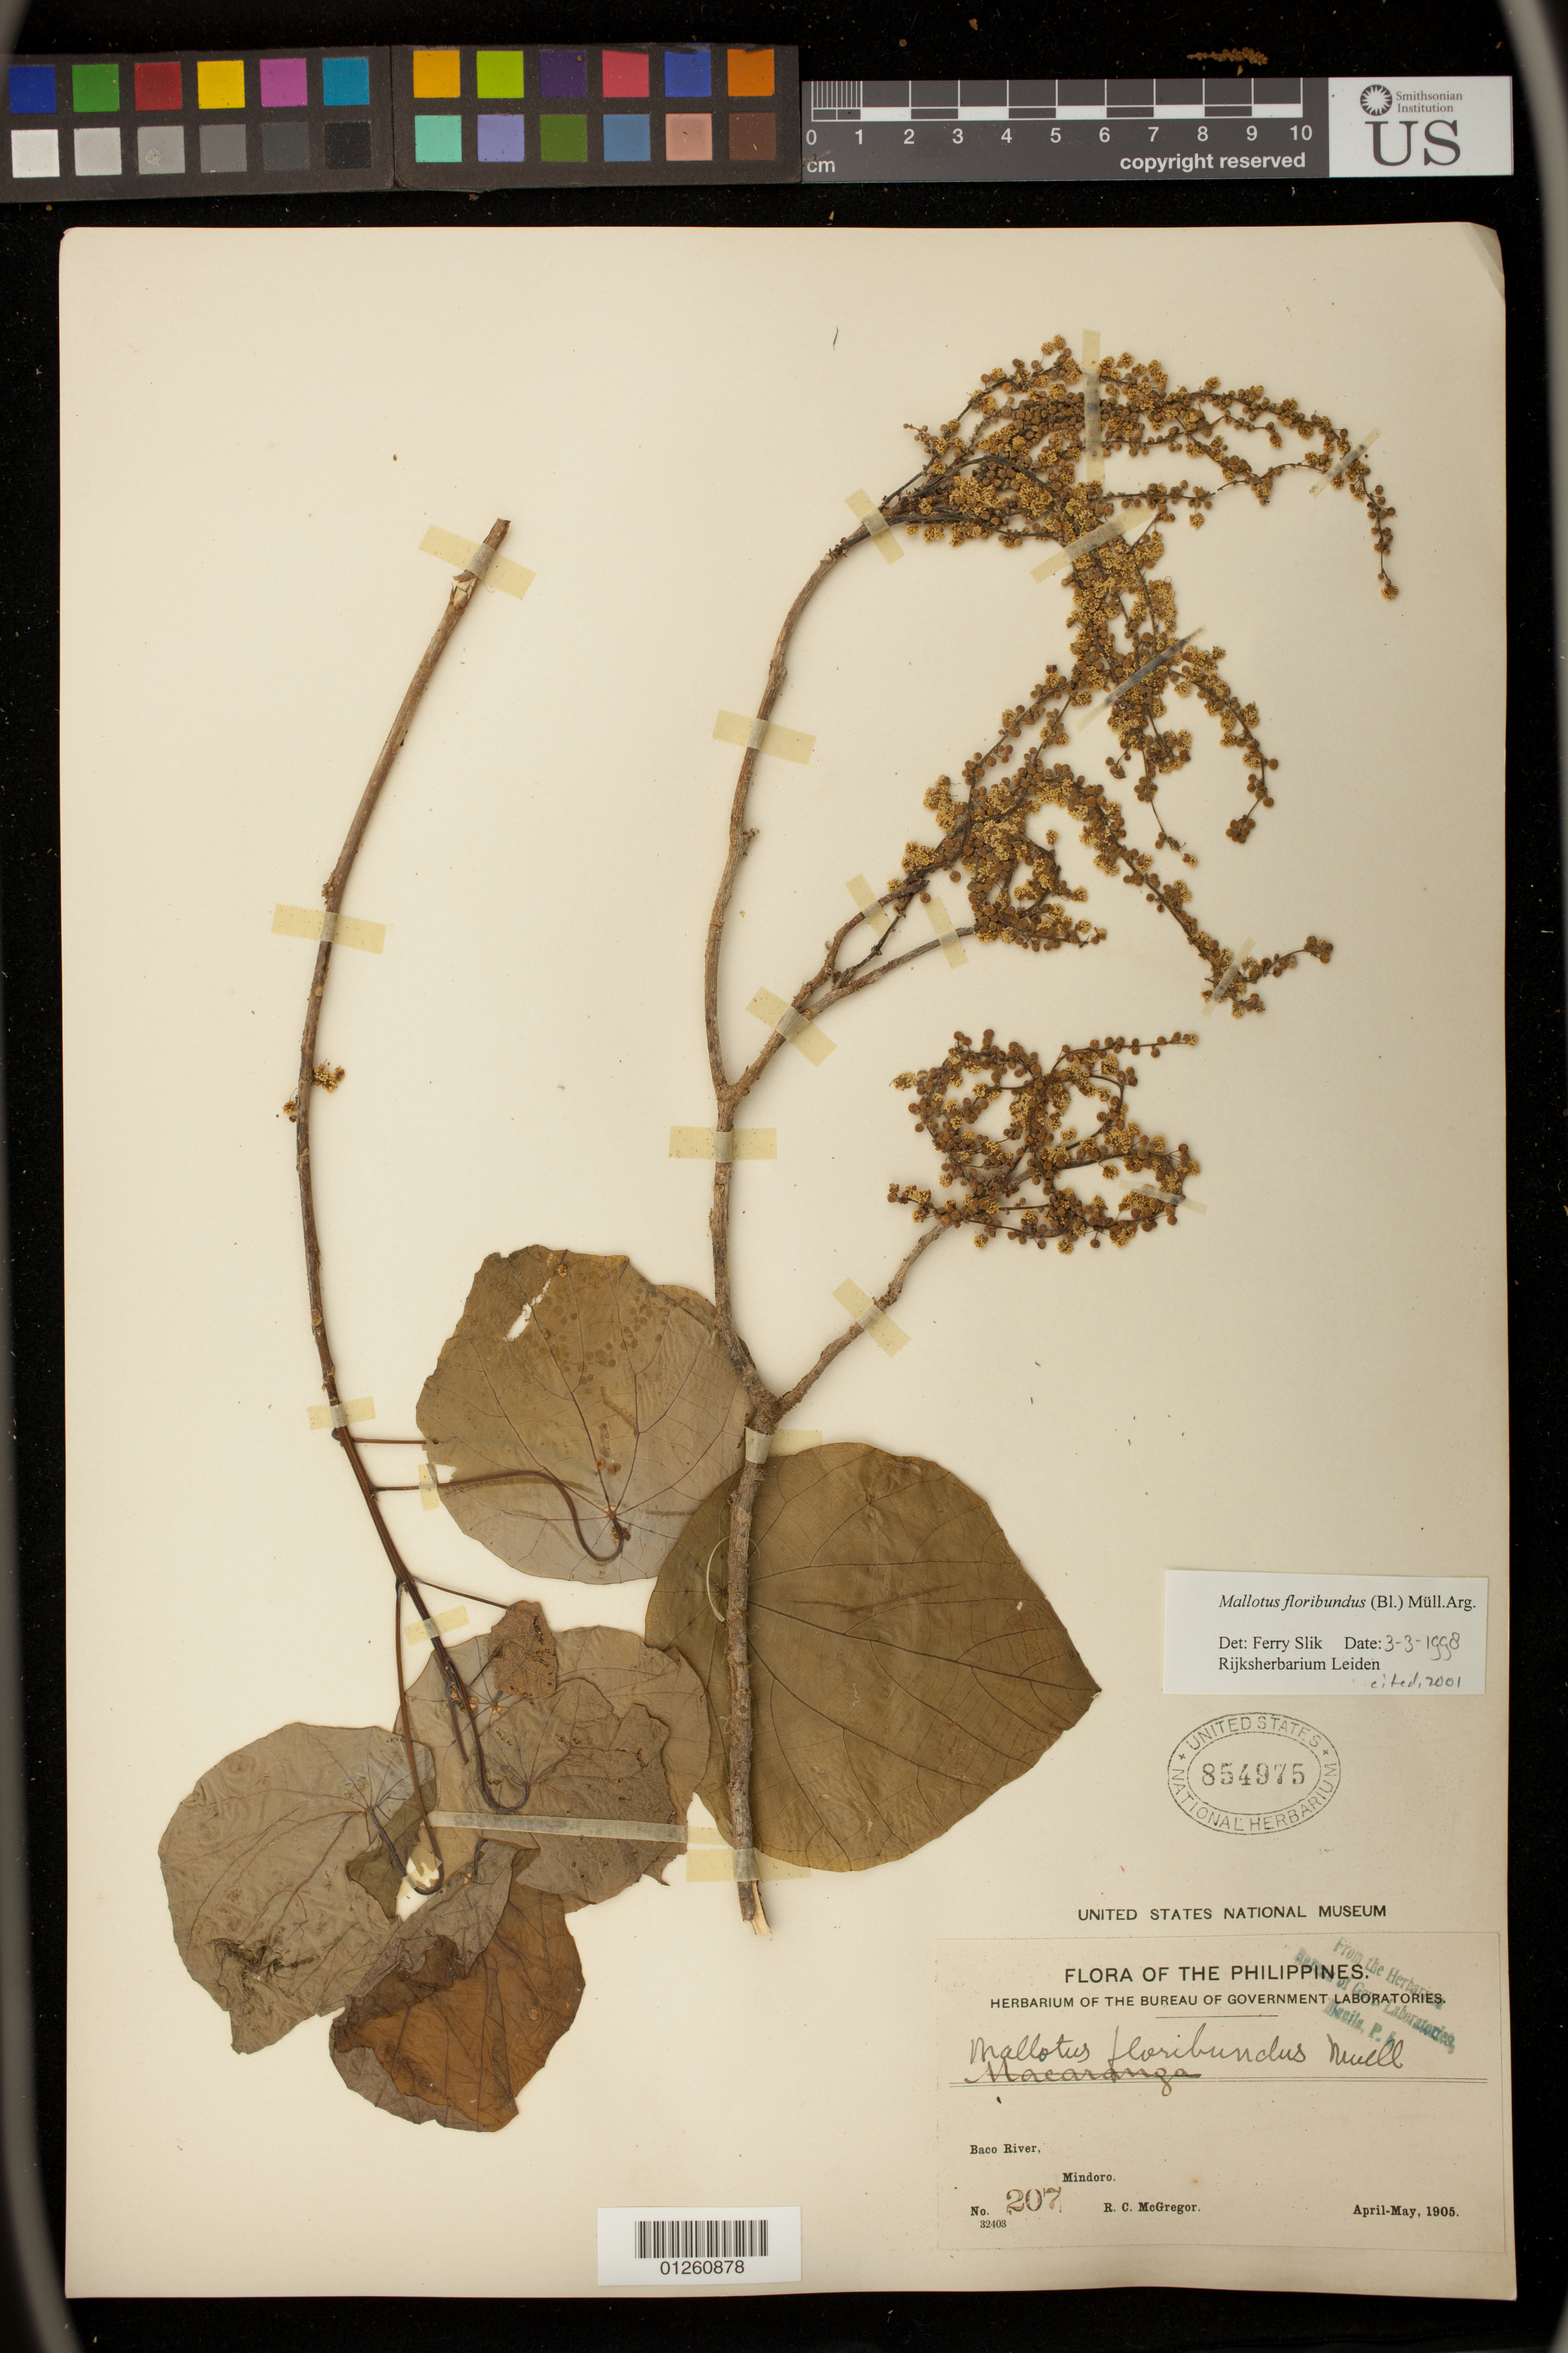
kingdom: Plantae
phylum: Tracheophyta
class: Magnoliopsida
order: Malpighiales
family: Euphorbiaceae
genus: Mallotus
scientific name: Mallotus floribundus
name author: (Blume) Müll. Arg.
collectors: R. C. McGregor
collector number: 207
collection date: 1905-04/1905-05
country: Philippines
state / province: Mimaropa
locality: Baco River, Mindoro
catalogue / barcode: US 854975